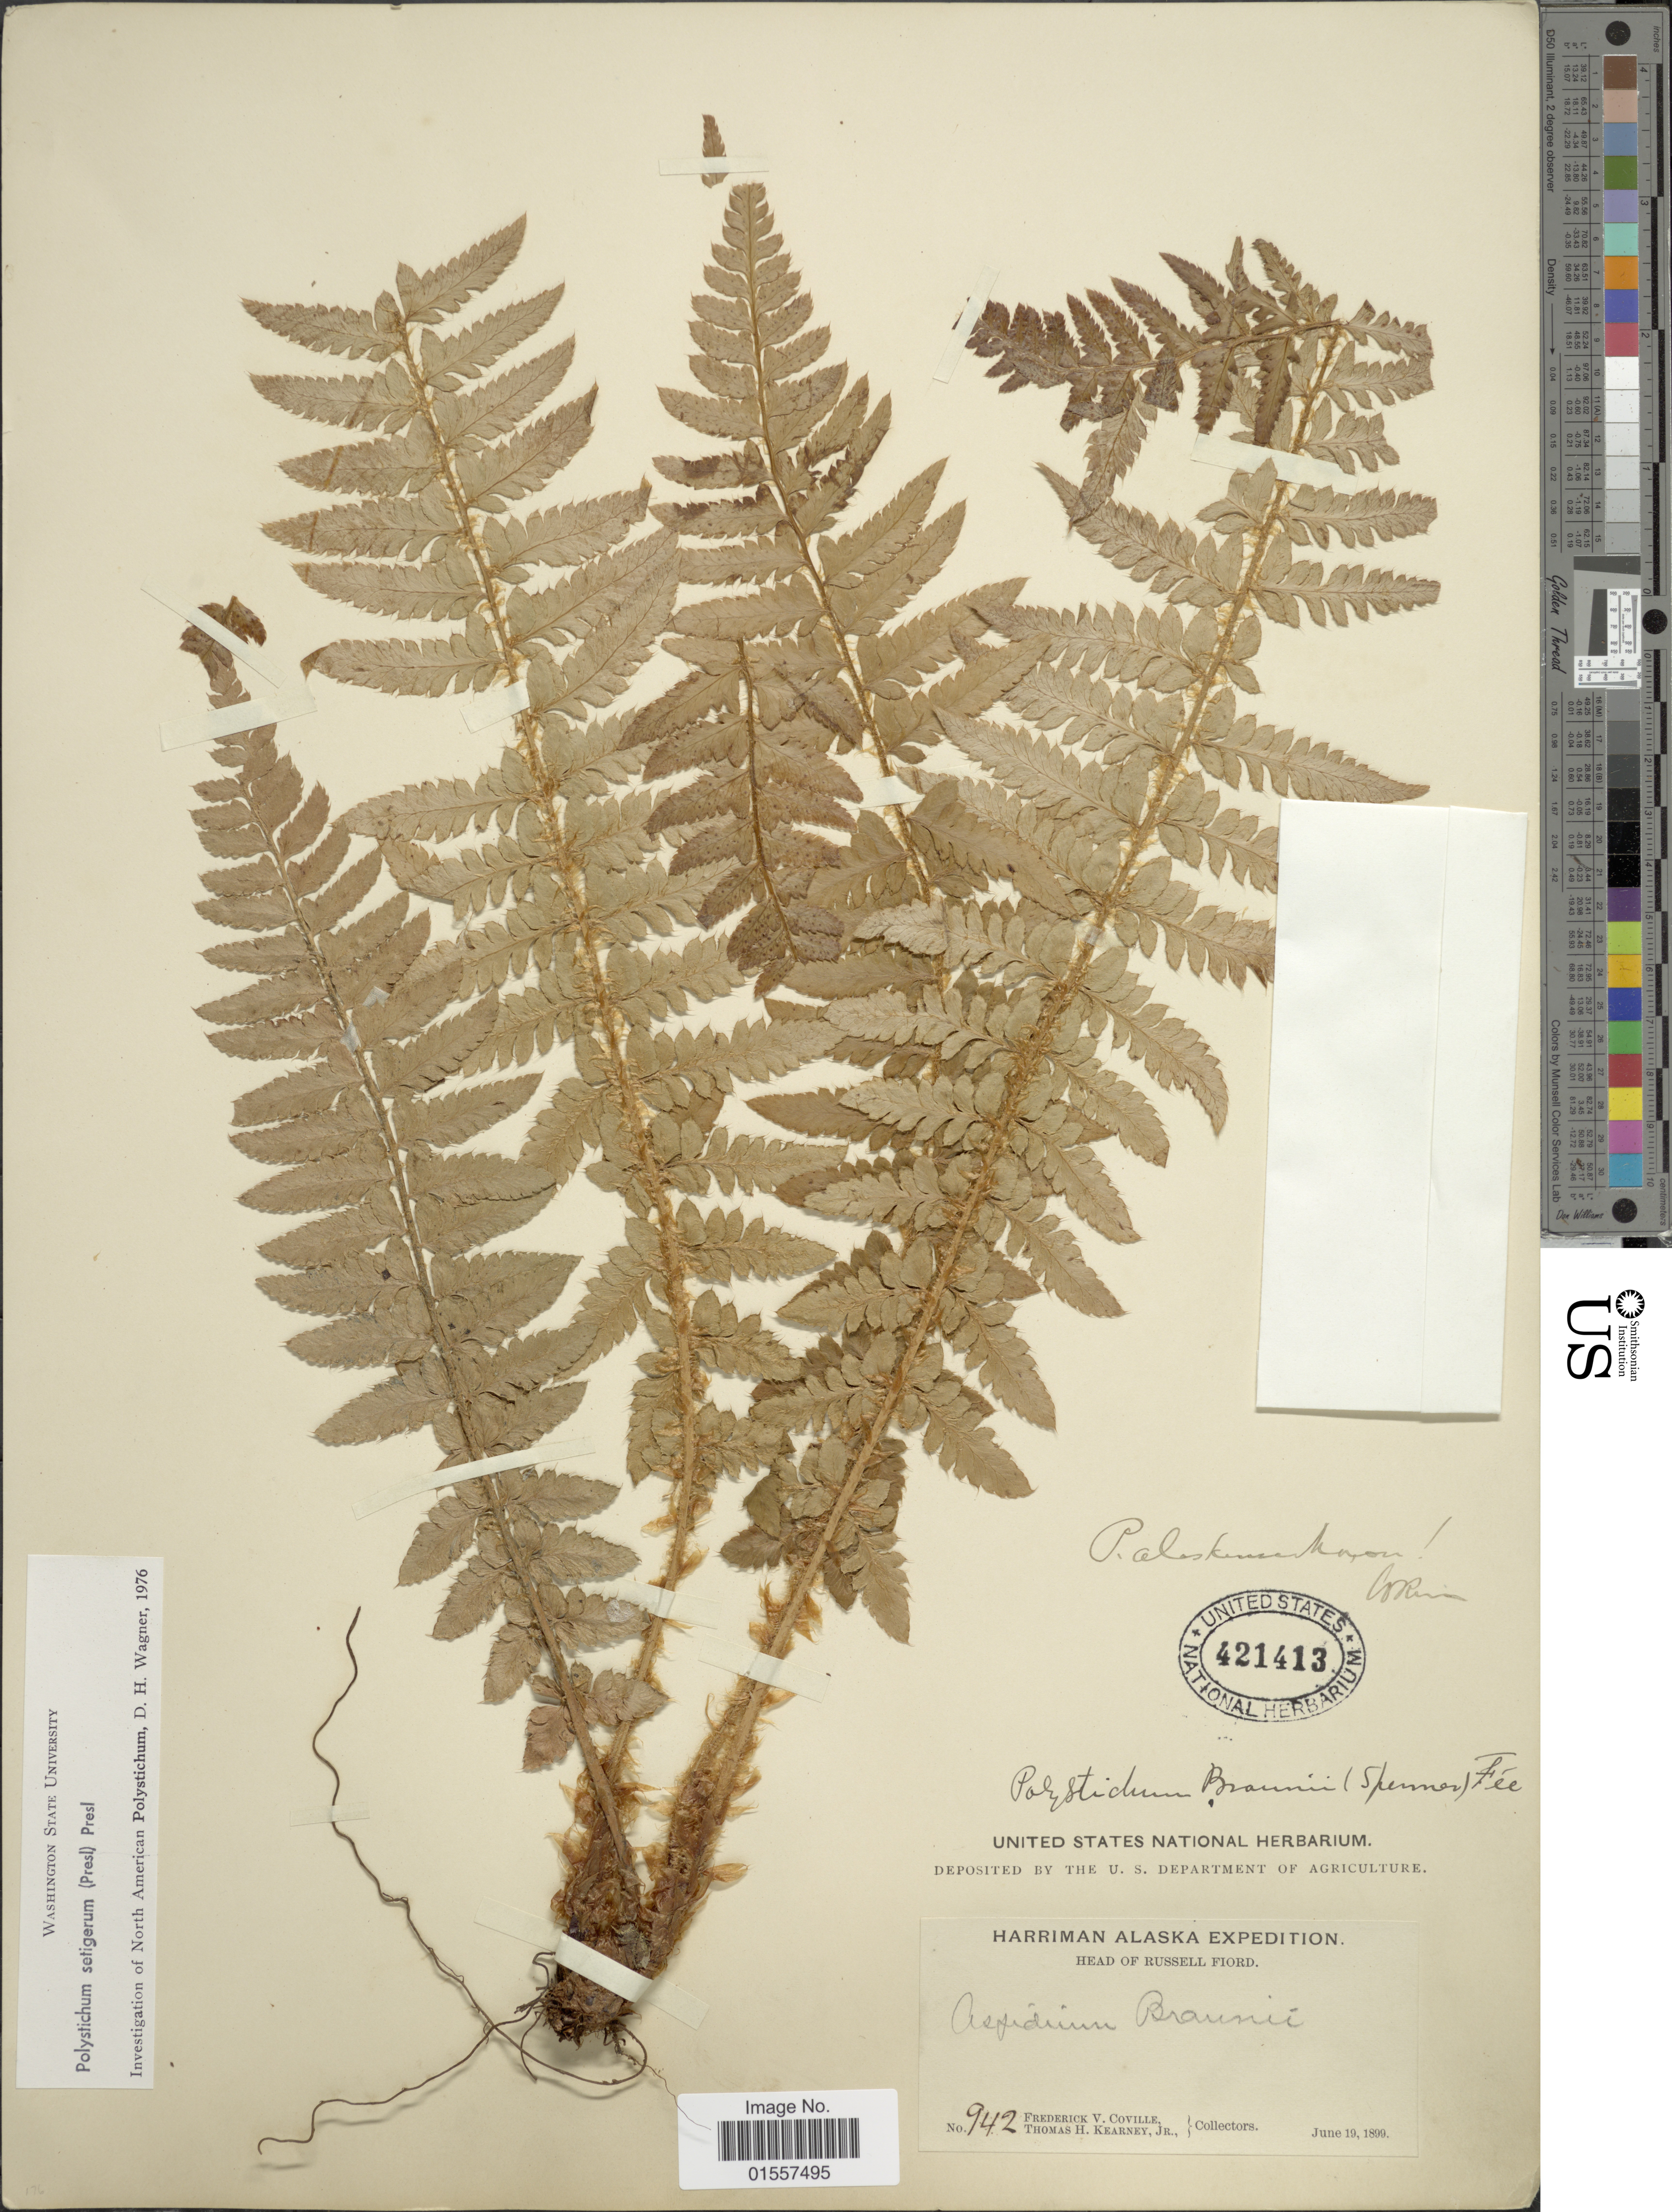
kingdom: Plantae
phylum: Tracheophyta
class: Polypodiopsida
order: Polypodiales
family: Dryopteridaceae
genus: Polystichum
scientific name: Polystichum setigerum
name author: (C. Presl) C. Presl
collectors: F. V. Coville & T. H. Kearney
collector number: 942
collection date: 1899-06-19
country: United States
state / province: Alaska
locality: Head of Russel Fiord, Alaska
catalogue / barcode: US 421413